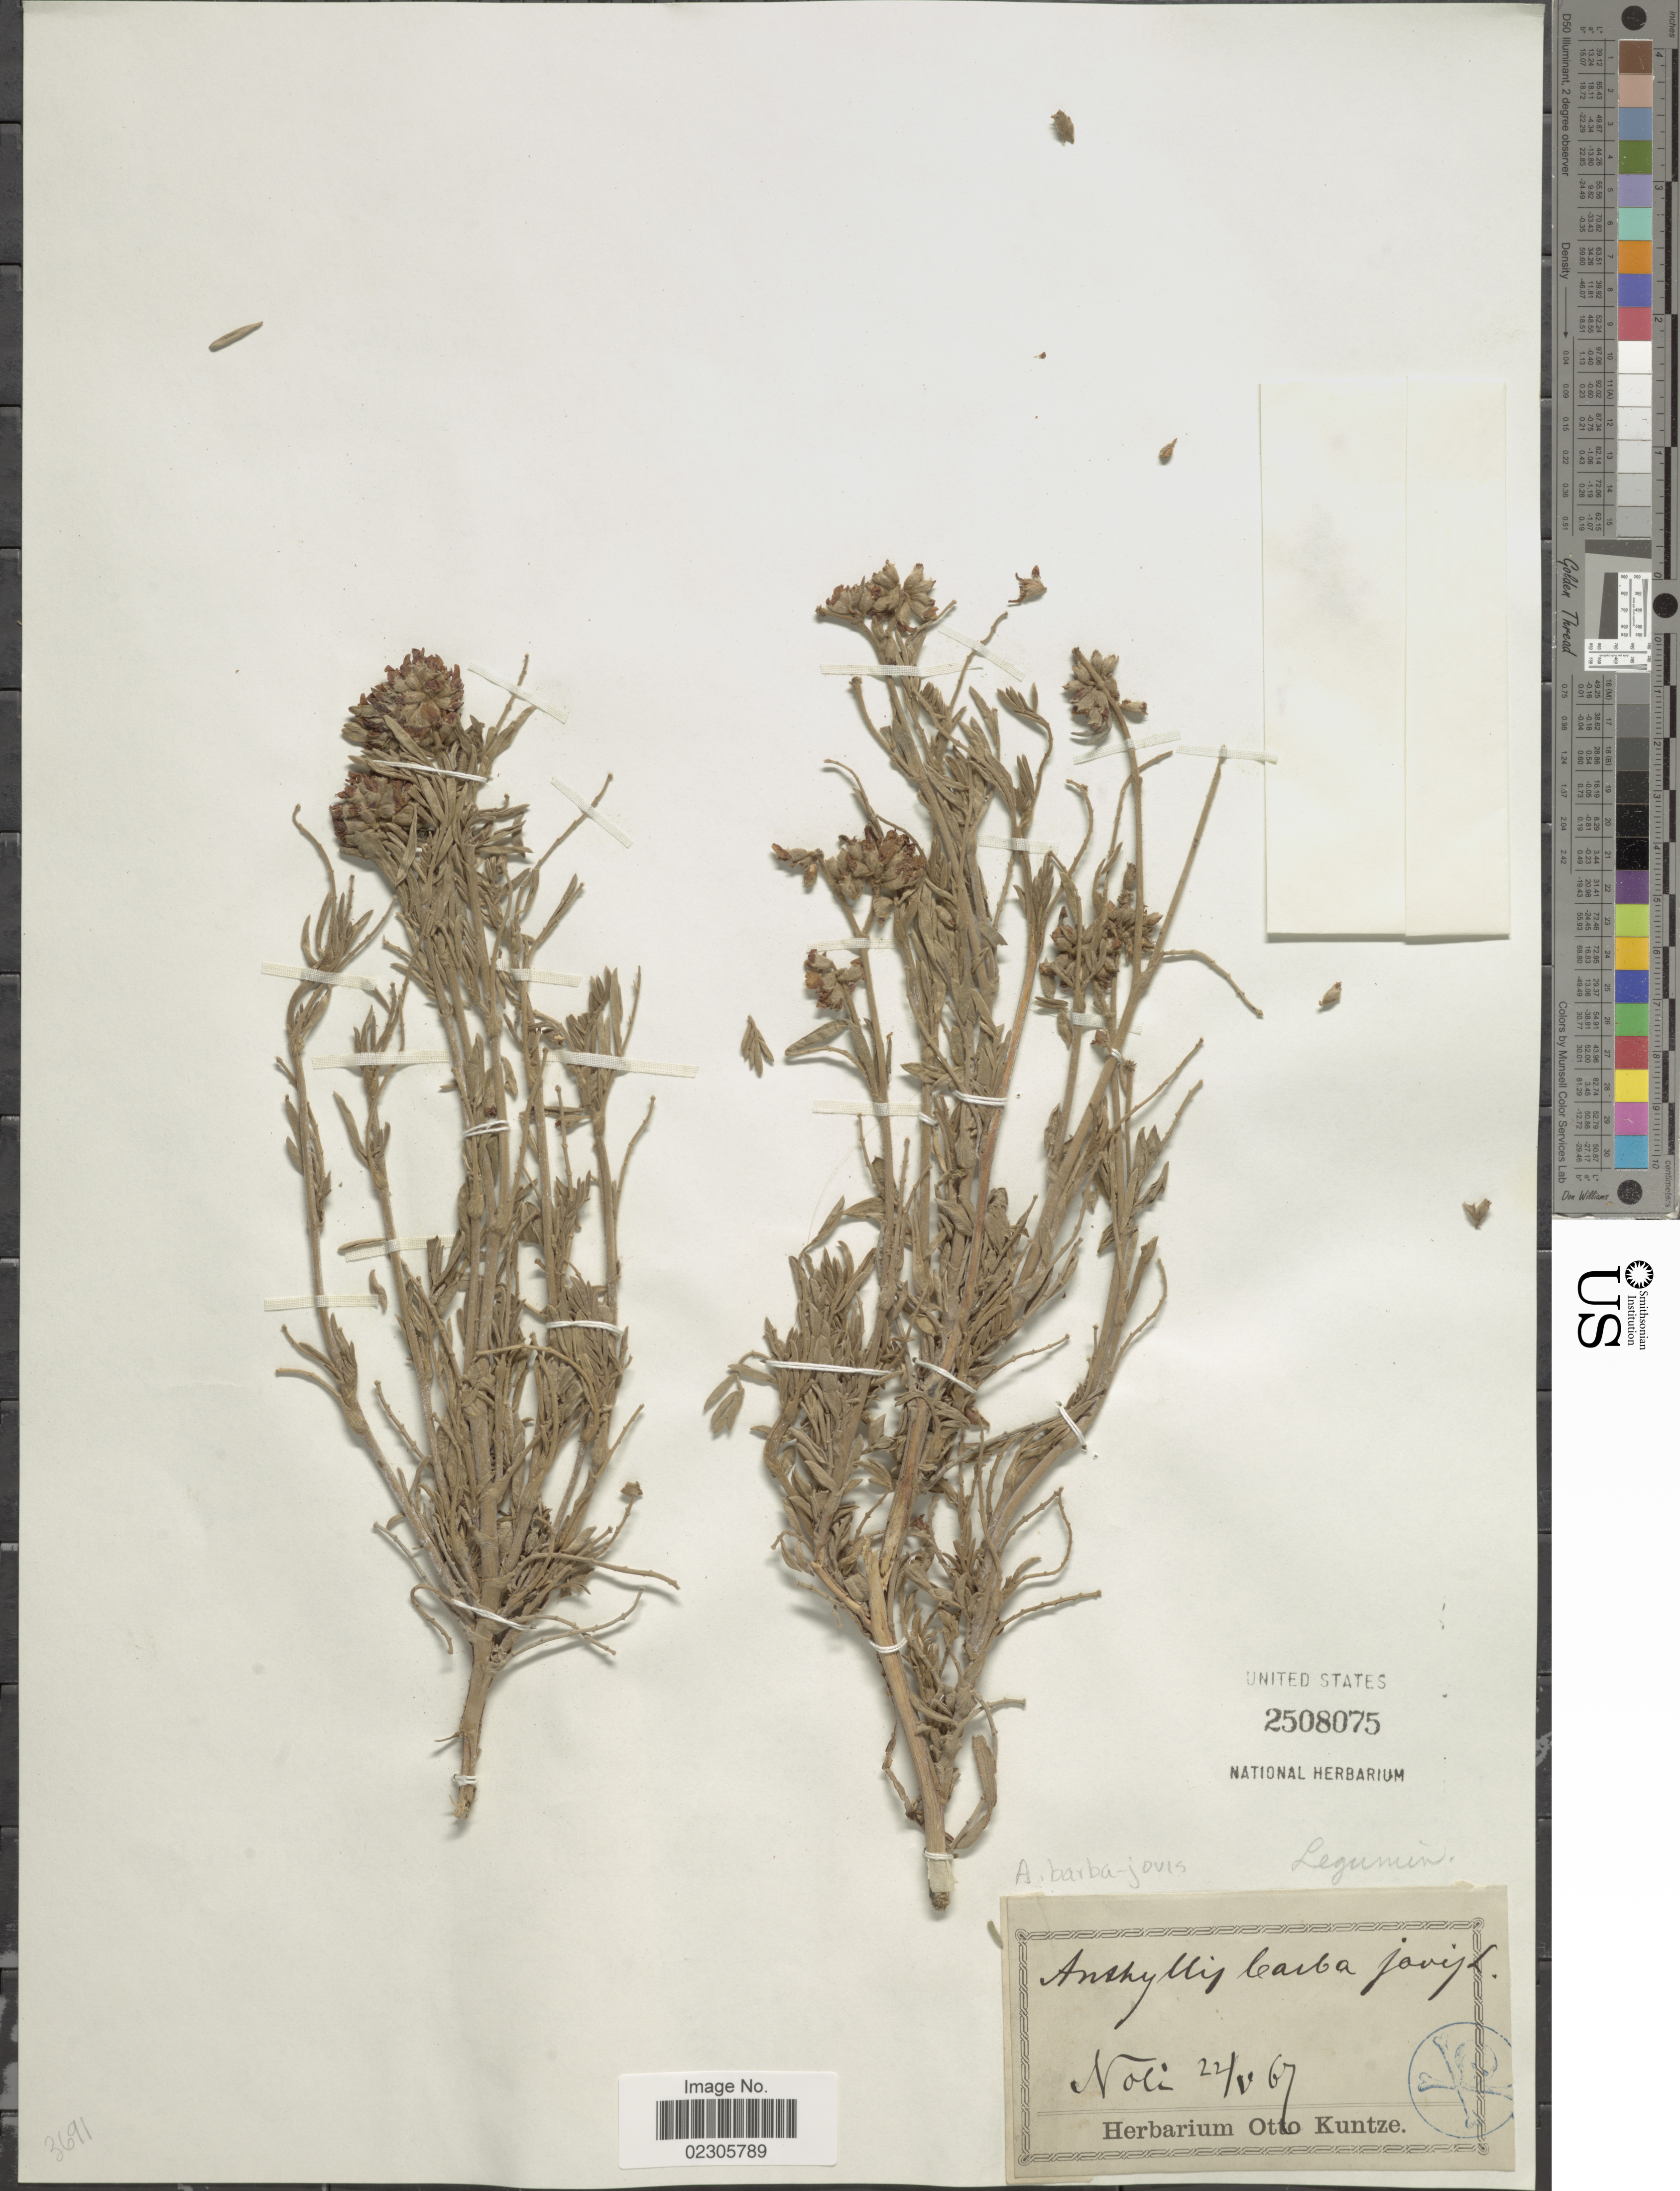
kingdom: Plantae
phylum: Tracheophyta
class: Magnoliopsida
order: Fabales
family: Fabaceae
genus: Anthyllis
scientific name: Anthyllis barba-jovis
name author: L.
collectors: ex herb. Otto Kuntze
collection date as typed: Transcribed d/m/y: 22/5/67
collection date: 1867-05-22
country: Italy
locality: Noli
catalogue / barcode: US 2508075